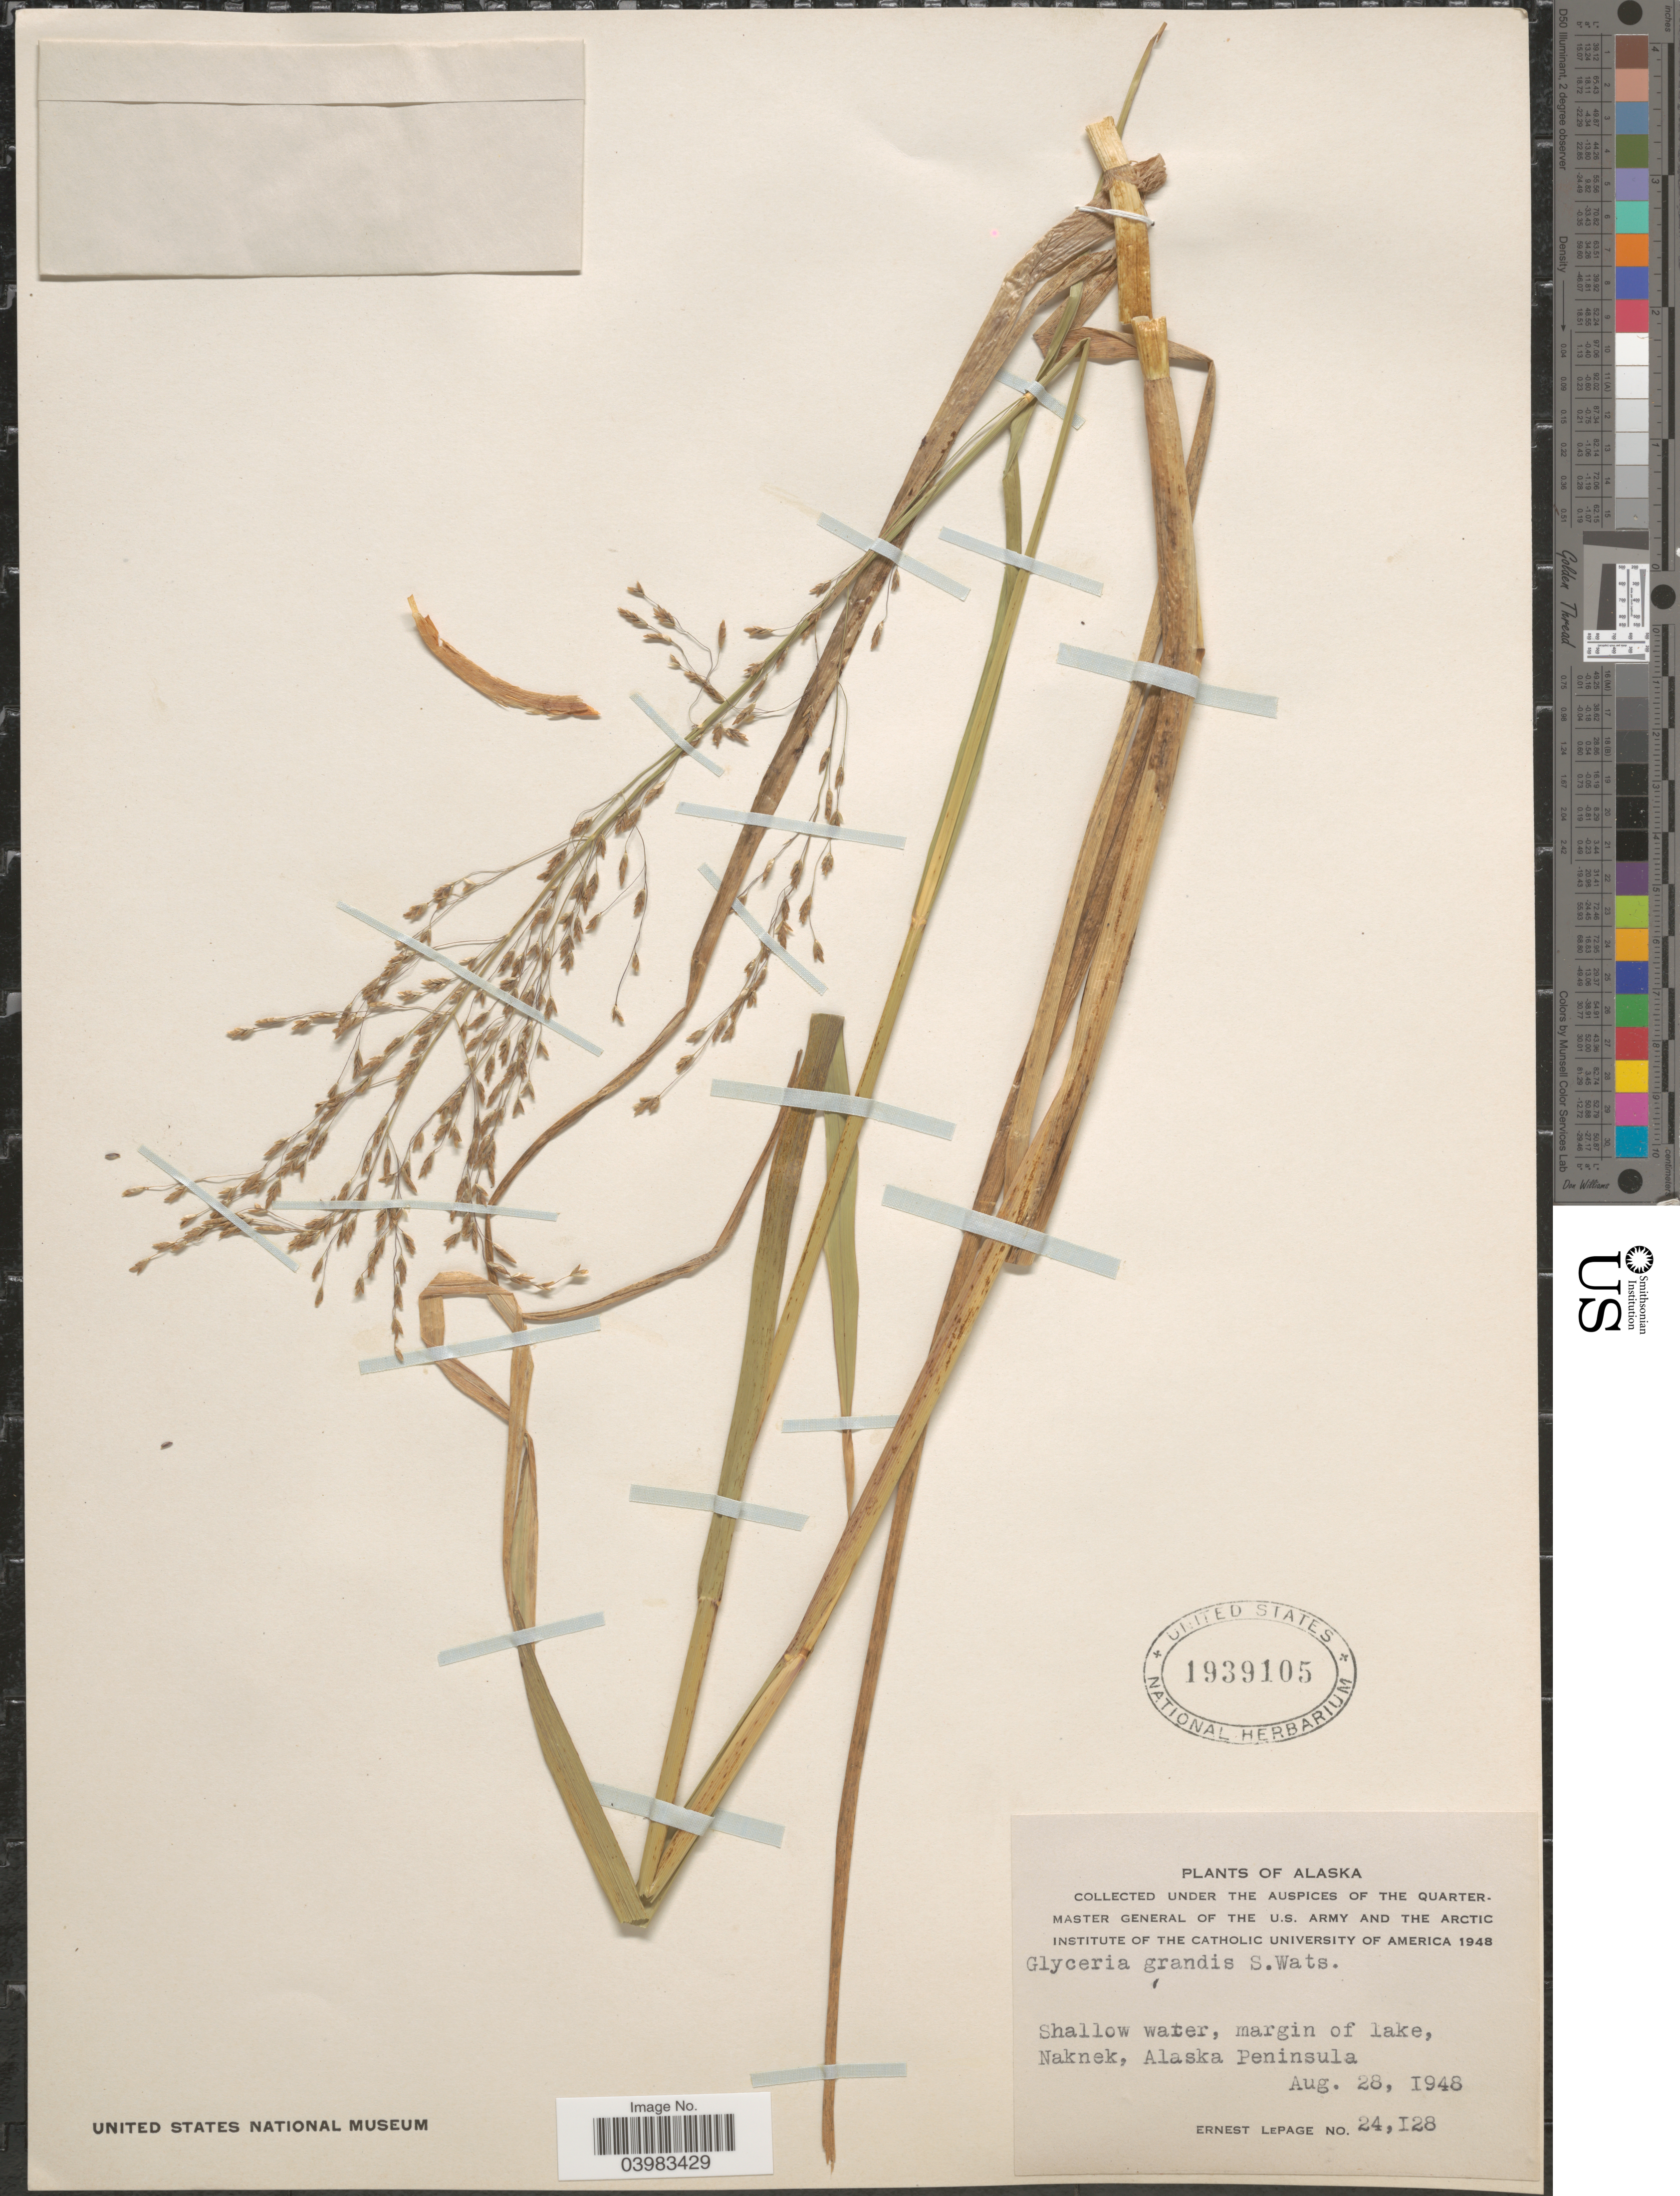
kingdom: Plantae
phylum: Tracheophyta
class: Liliopsida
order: Poales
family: Poaceae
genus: Glyceria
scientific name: Glyceria grandis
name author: S. Watson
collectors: E. Lepage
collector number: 24128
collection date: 1948-08-28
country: United States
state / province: Alaska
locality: Margin of lake, Naknek, Alaska Peninsula.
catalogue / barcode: US 1939105